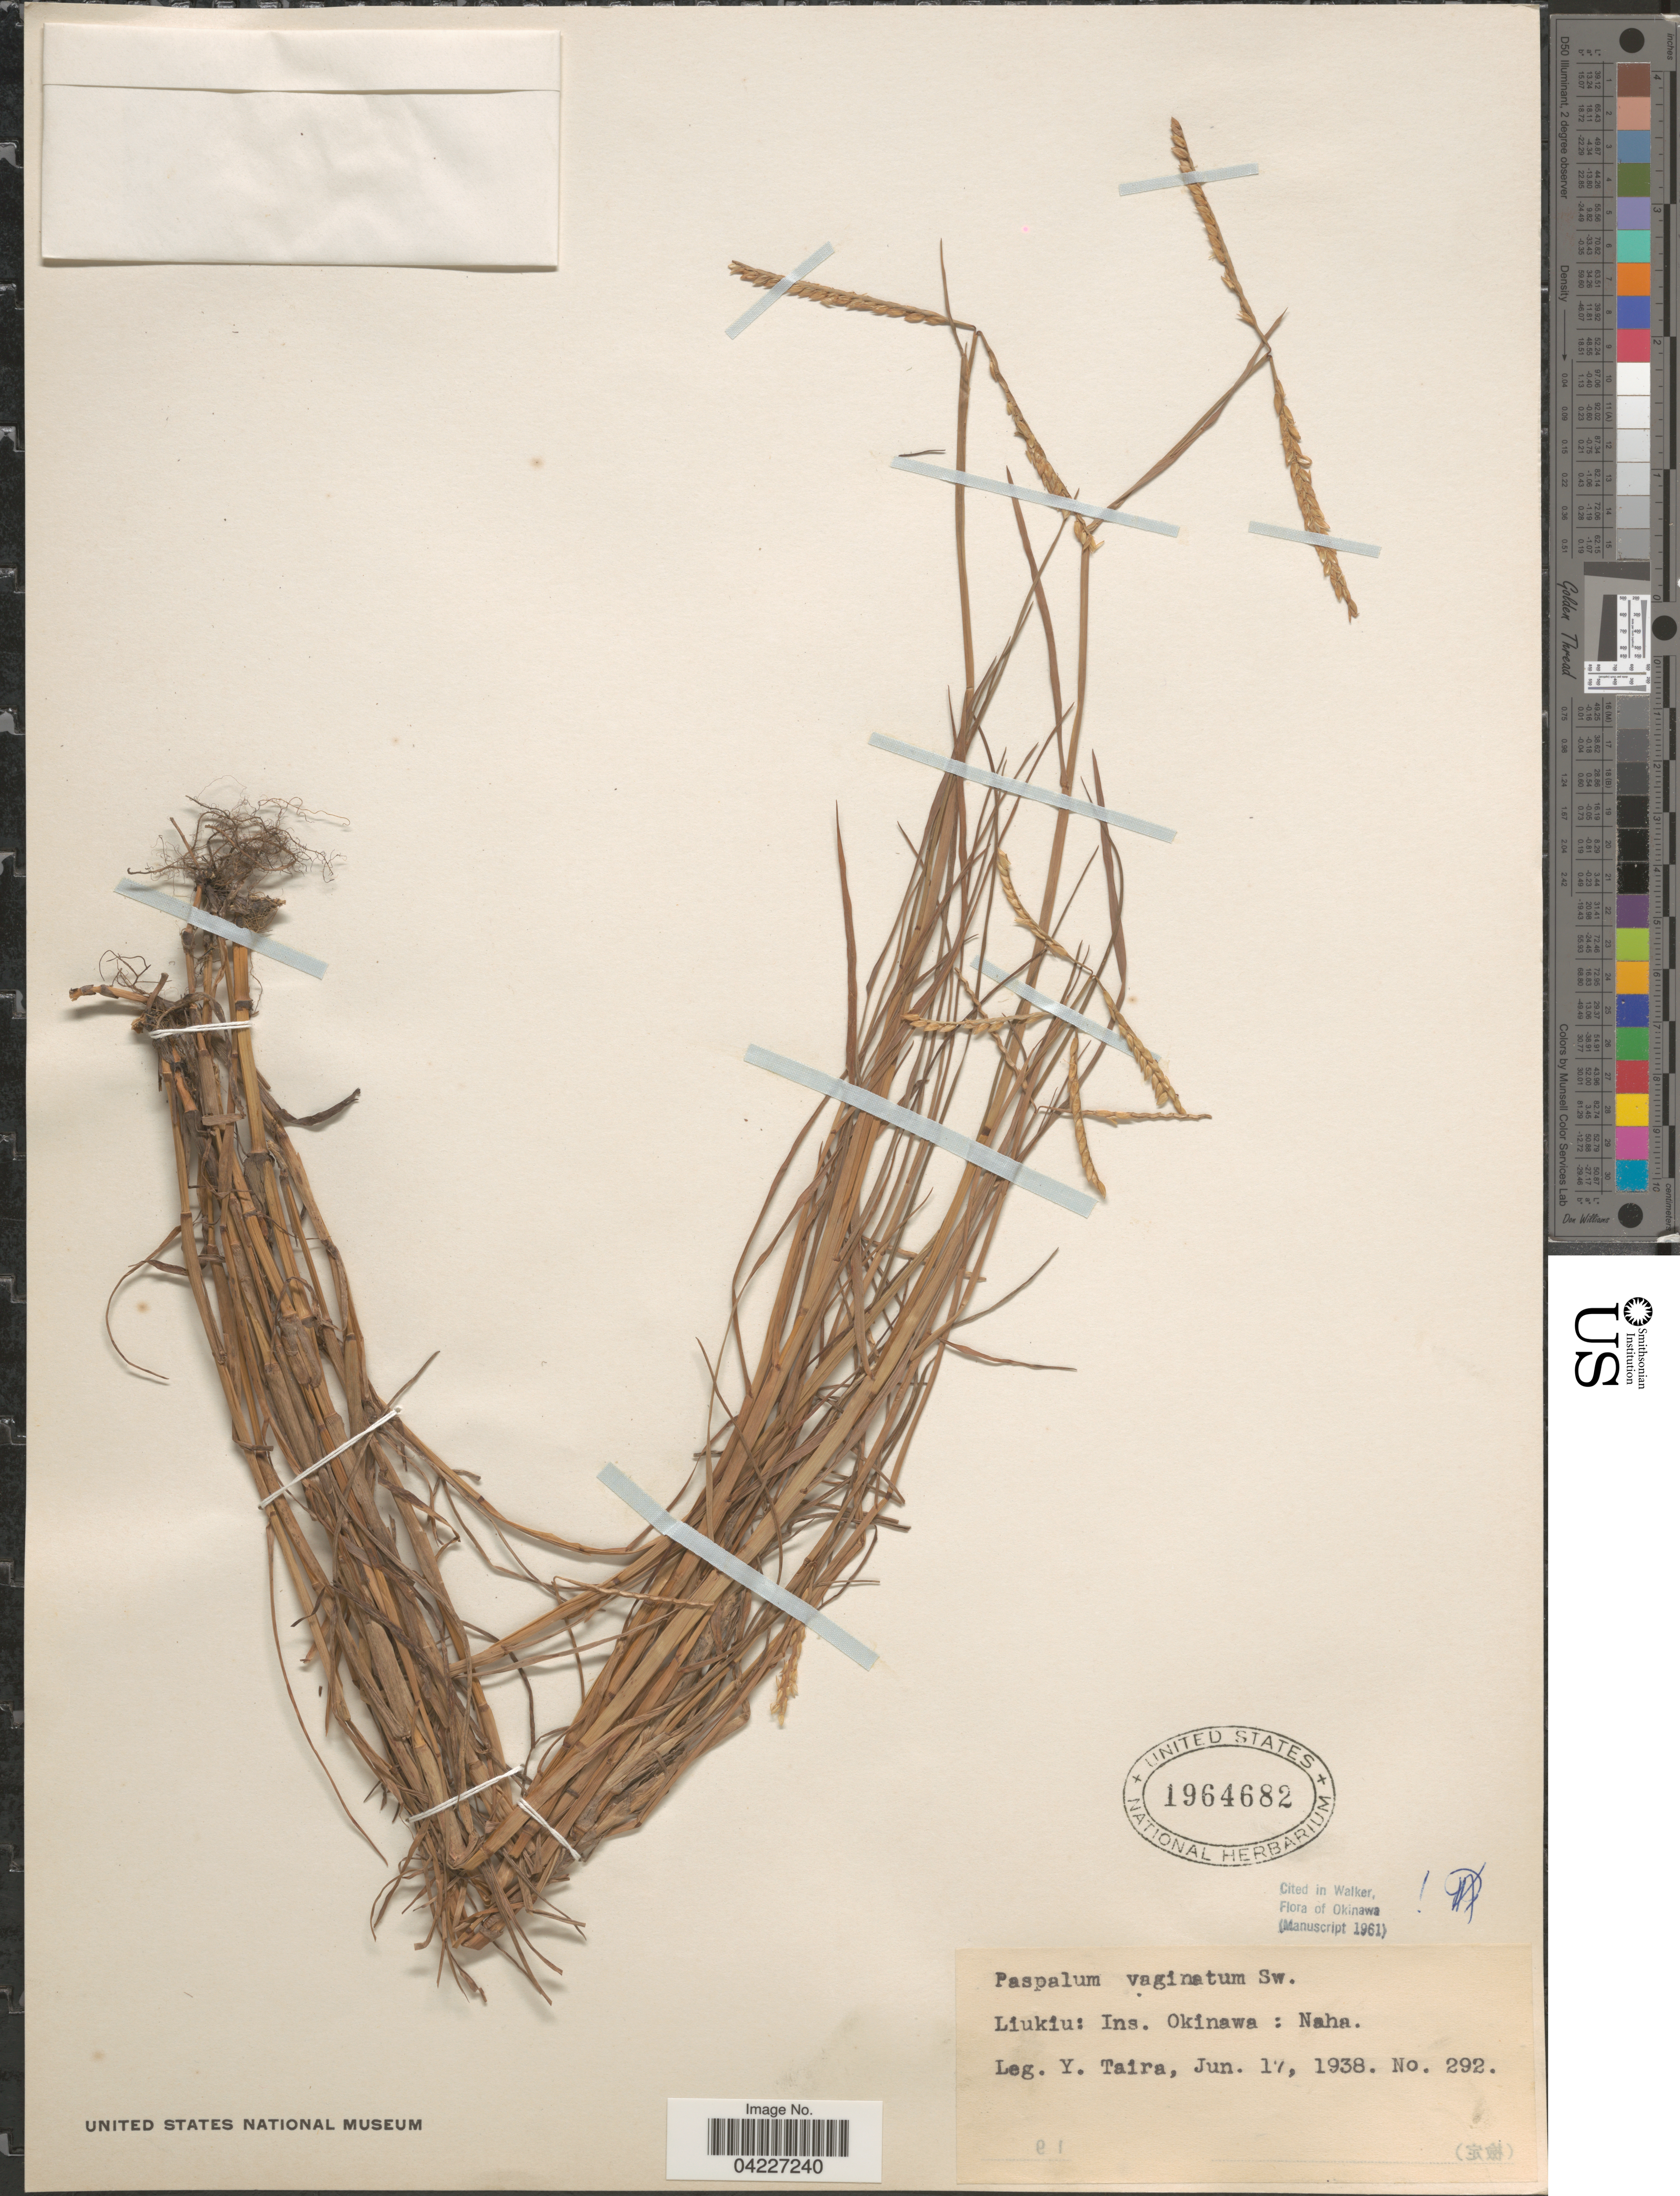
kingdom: Plantae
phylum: Tracheophyta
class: Liliopsida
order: Poales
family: Poaceae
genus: Paspalum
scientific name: Paspalum distichum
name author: L.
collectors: Y. Taira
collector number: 292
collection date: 1938-06-17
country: Japan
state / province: Okinawa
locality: Liukiu: Ins. Okinawa: Naha.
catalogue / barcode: US 1964682